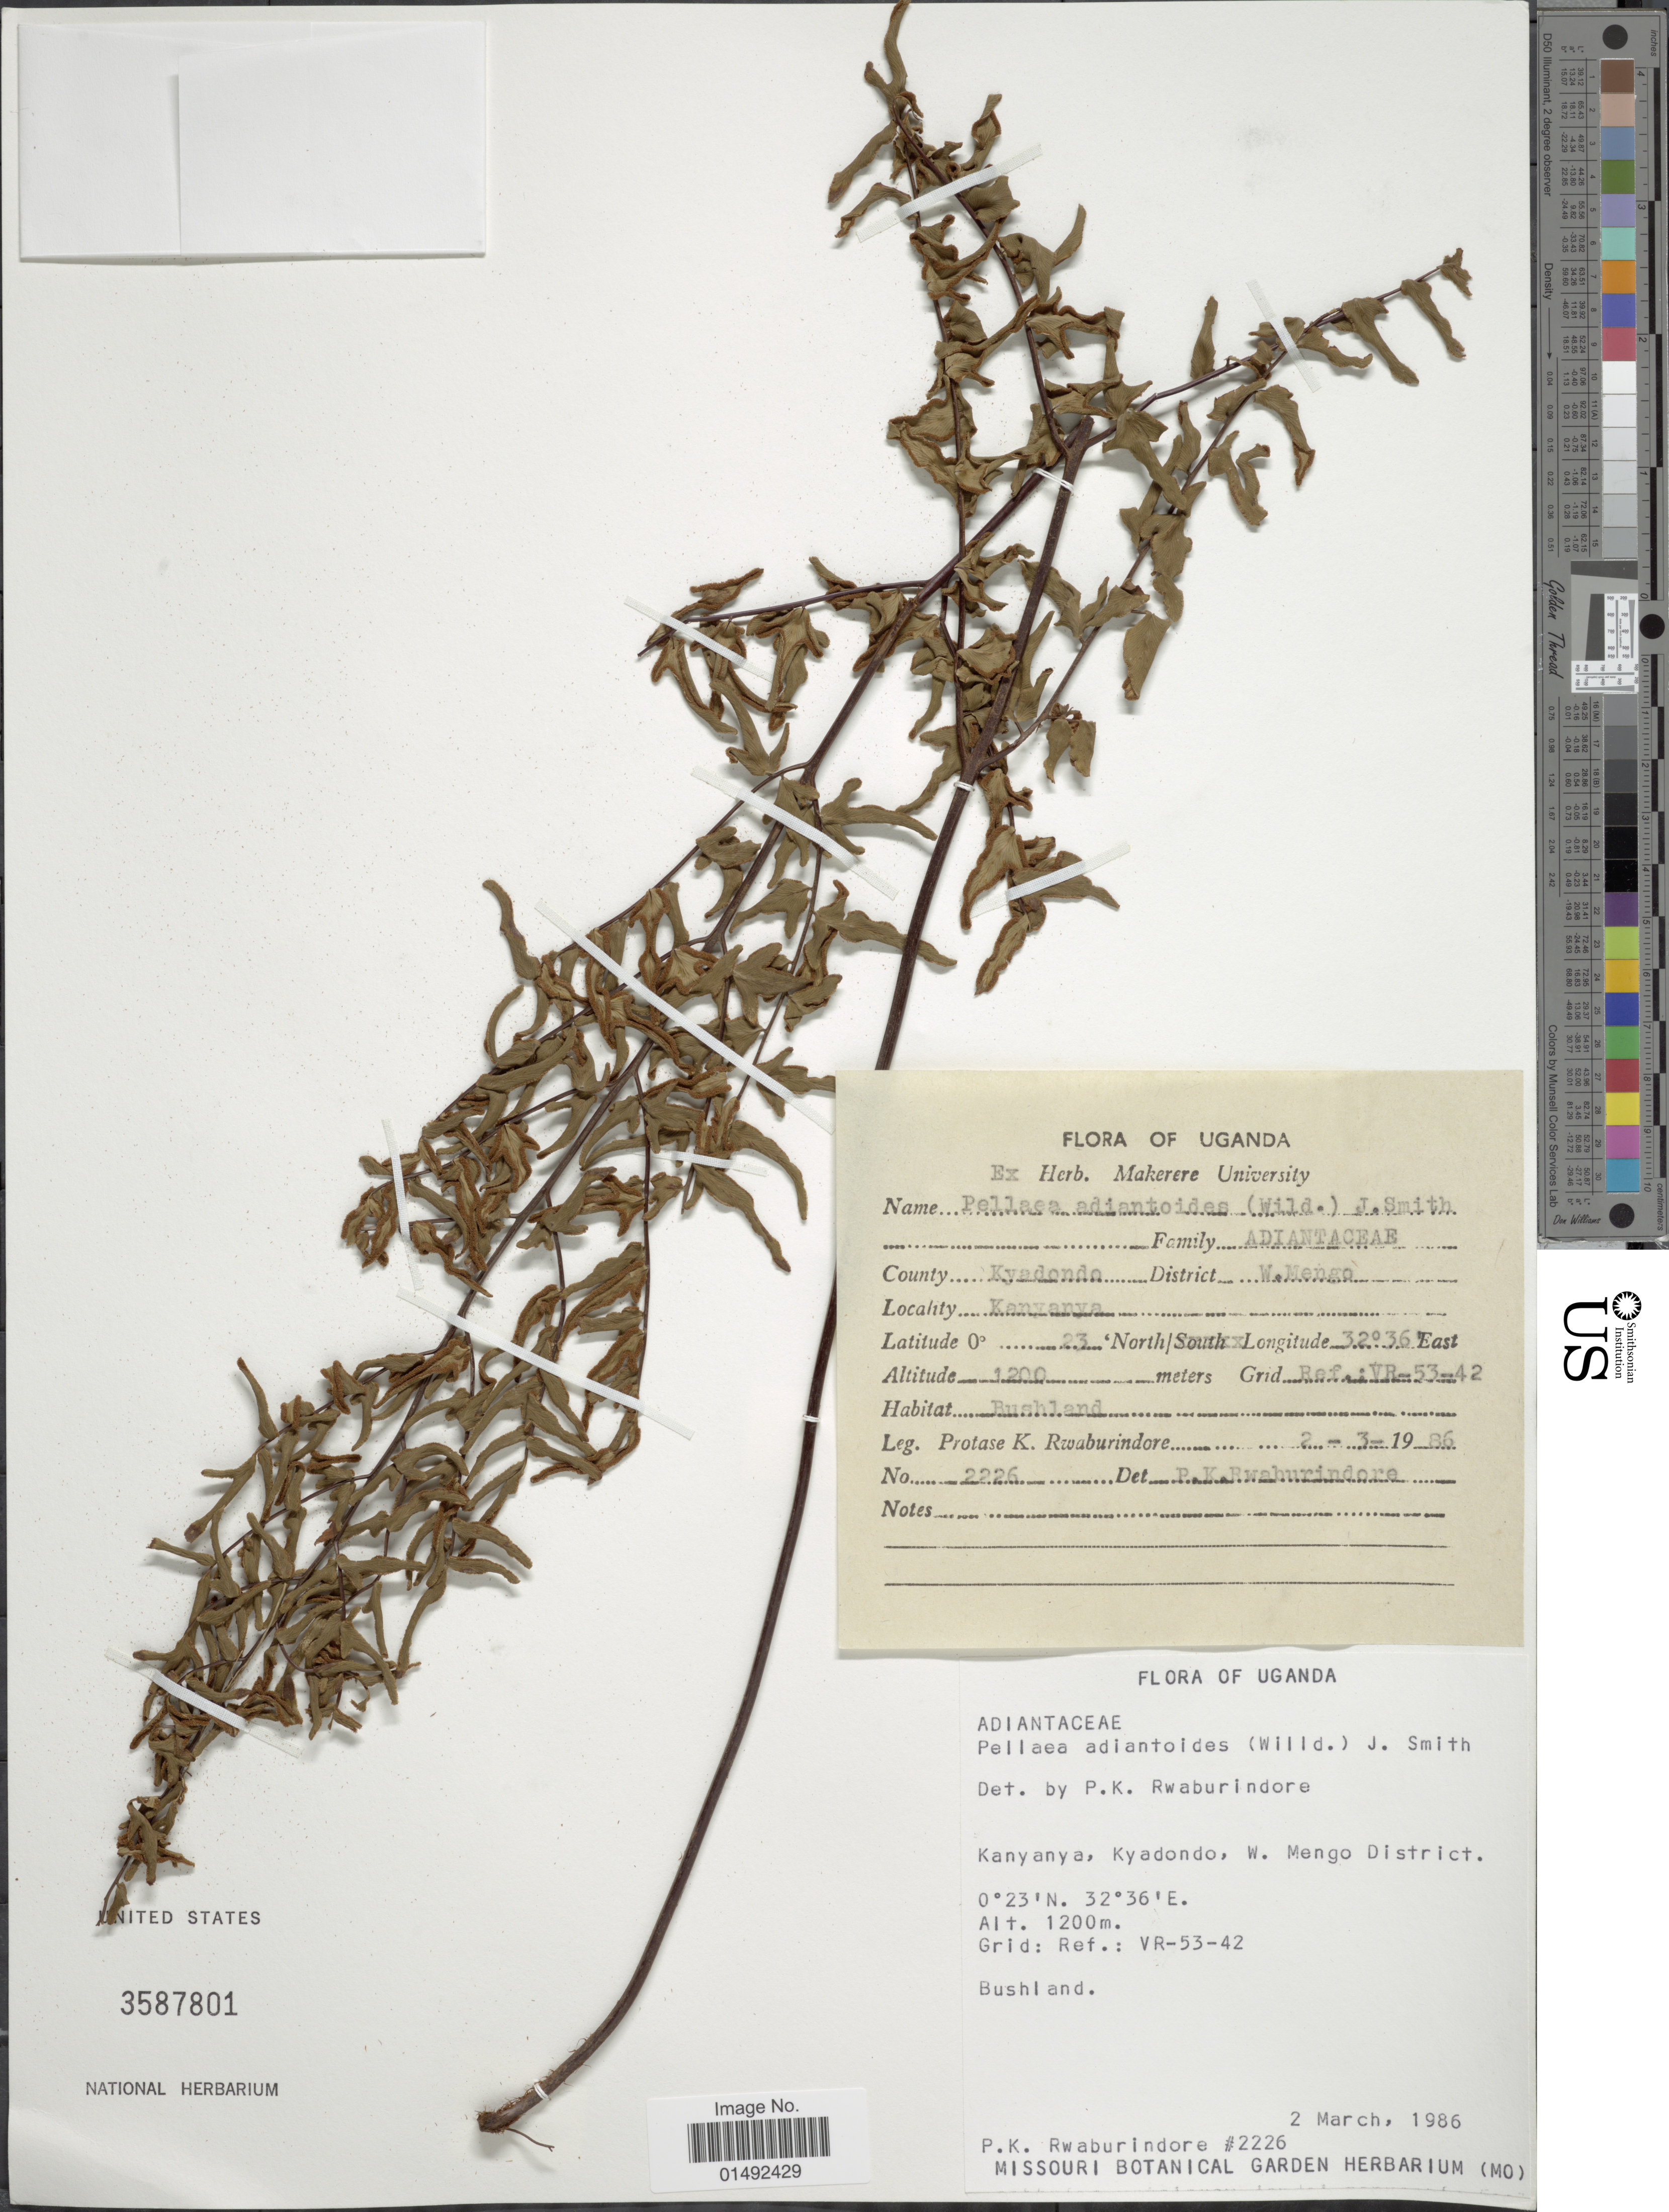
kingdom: Plantae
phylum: Tracheophyta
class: Polypodiopsida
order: Polypodiales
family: Pteridaceae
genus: Pellaea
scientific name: Pellaea adiantoides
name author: J. Sm.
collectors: P. Rwaburindore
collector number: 2226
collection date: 1986-03-02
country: Uganda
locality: Kanyanya, Kyadondo, W. Mengo District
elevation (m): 1200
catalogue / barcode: US 3587801